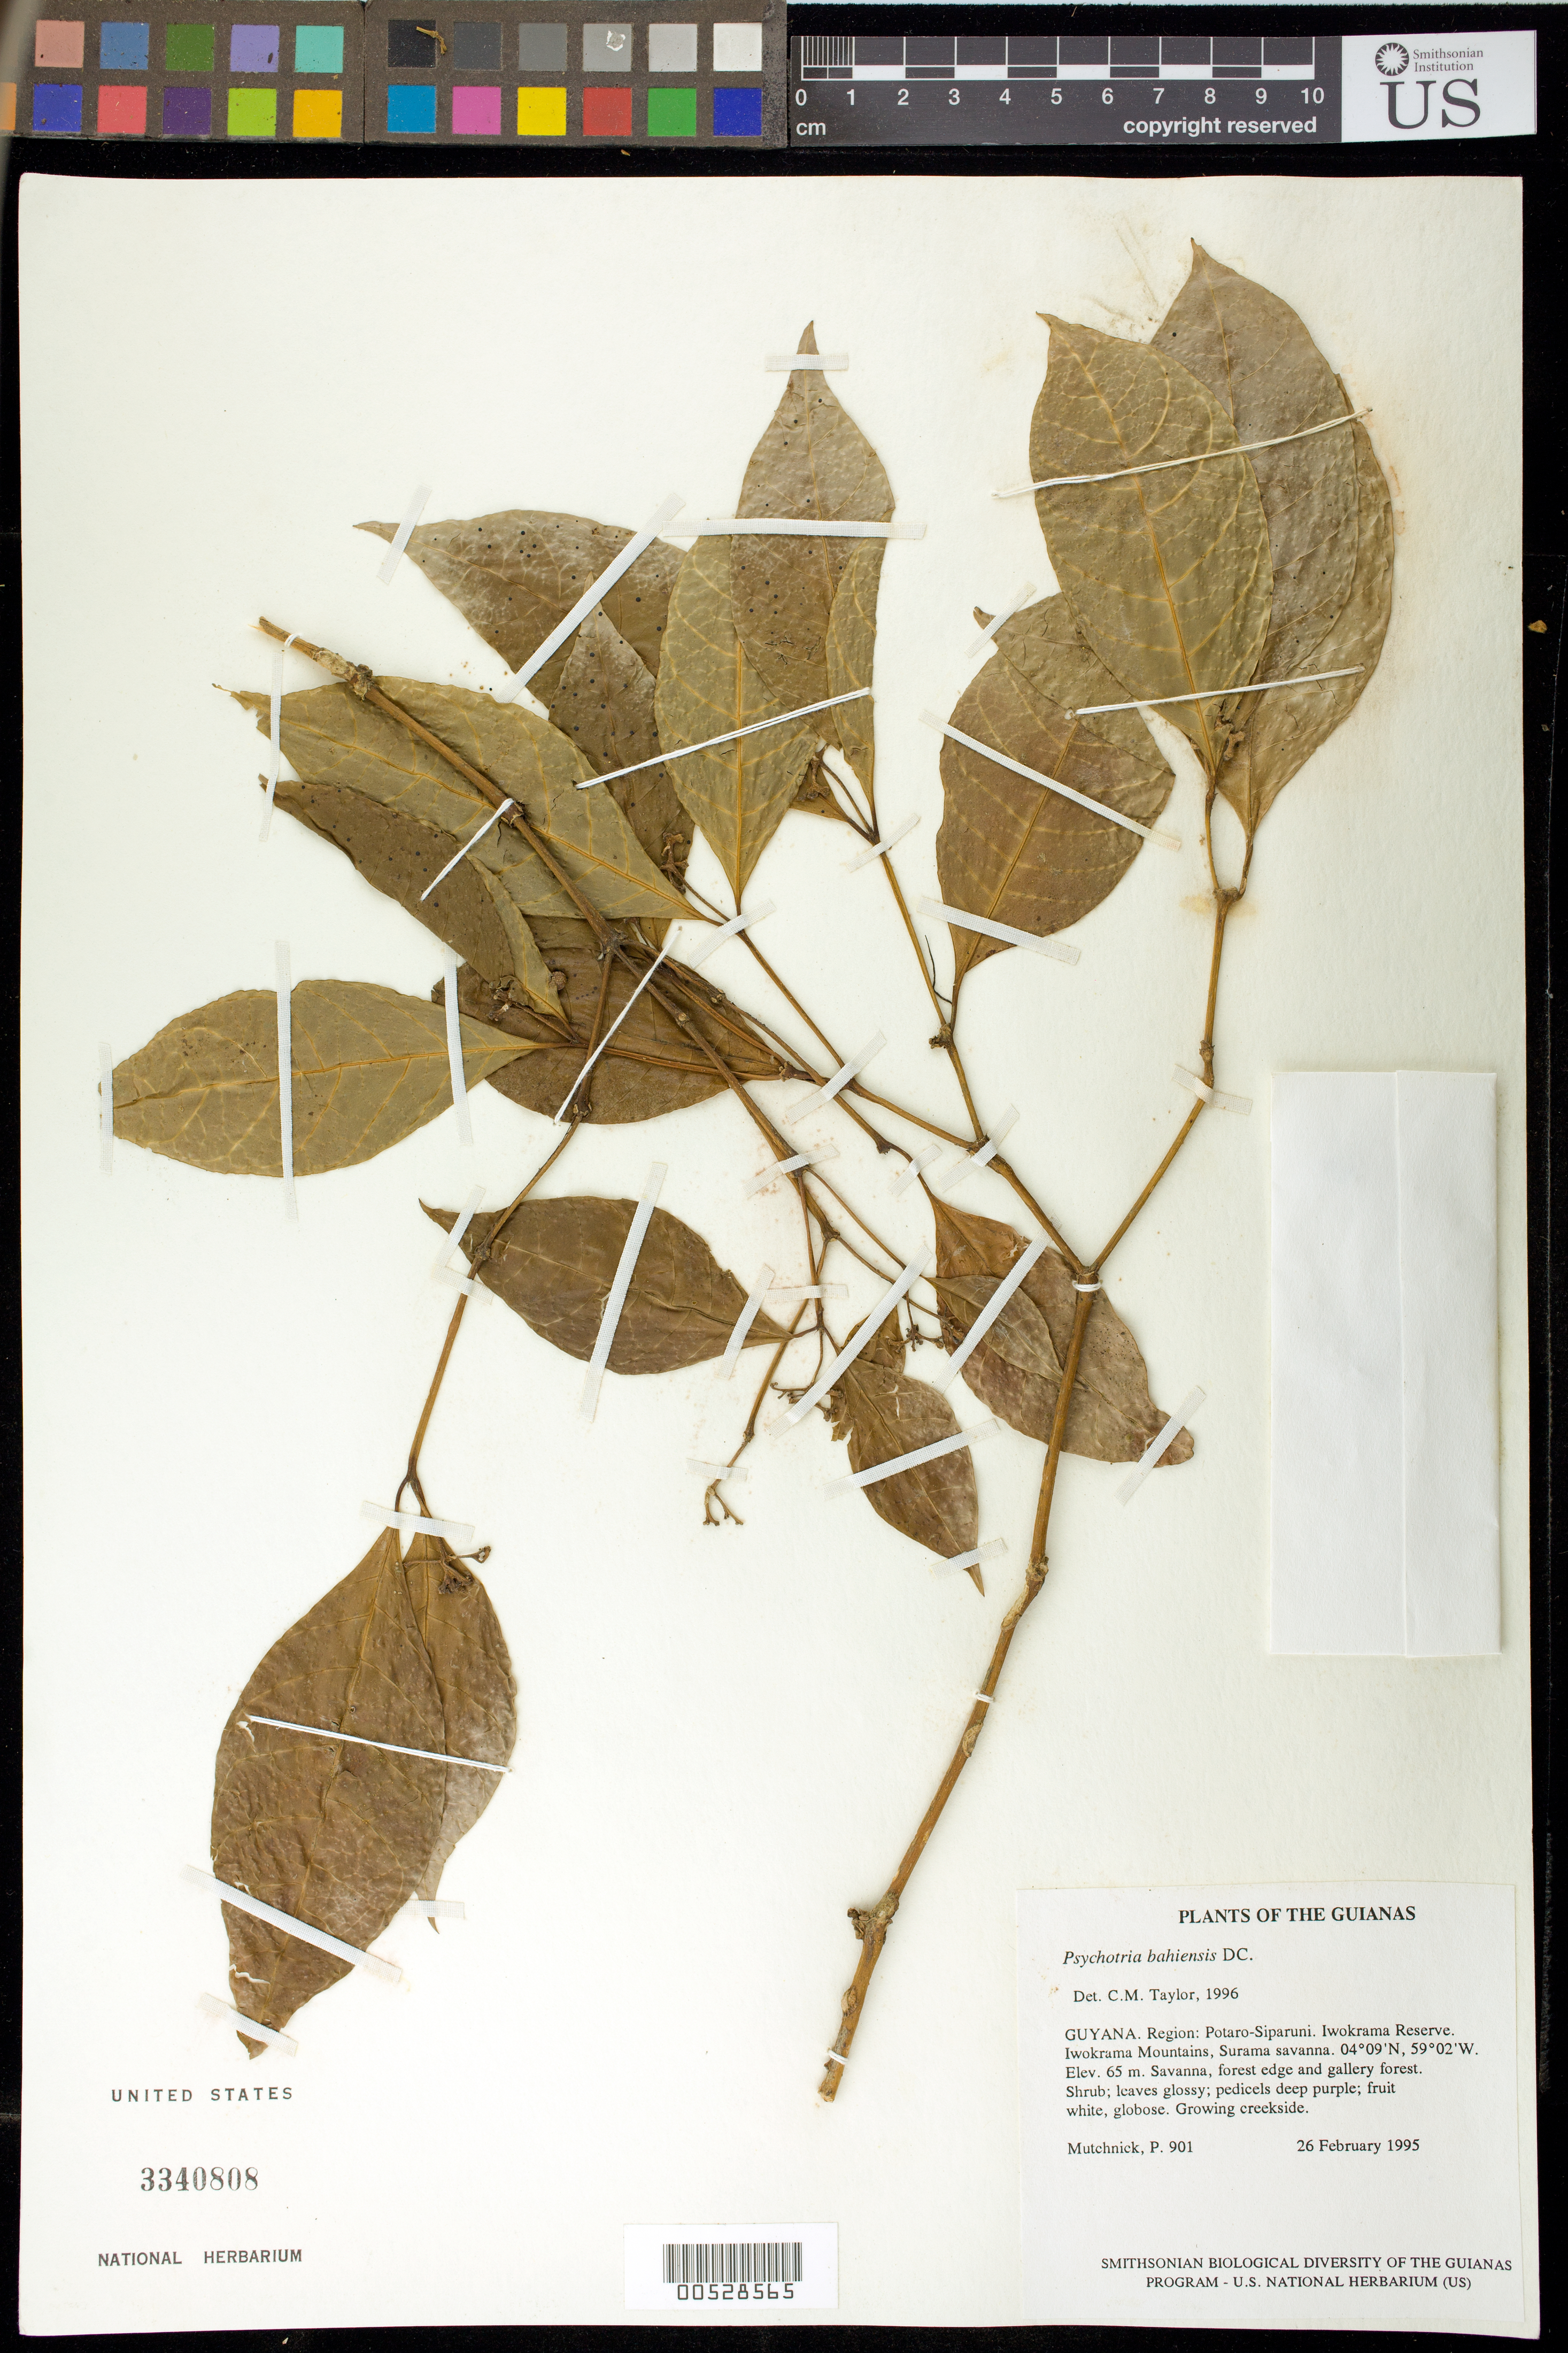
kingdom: Plantae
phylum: Tracheophyta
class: Magnoliopsida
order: Gentianales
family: Rubiaceae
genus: Psychotria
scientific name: Psychotria bahiensis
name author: DC.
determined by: Taylor, Charlotte M.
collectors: P. Mutchnick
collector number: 901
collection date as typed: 26 February 1995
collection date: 1995-02-26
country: Guyana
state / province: Potaro-Siparuni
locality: Iwokrama Reserve. Iwokrama Mountains, Surama savanna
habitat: Savanna, forest edge and gallery forest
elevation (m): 65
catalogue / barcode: US 3340808